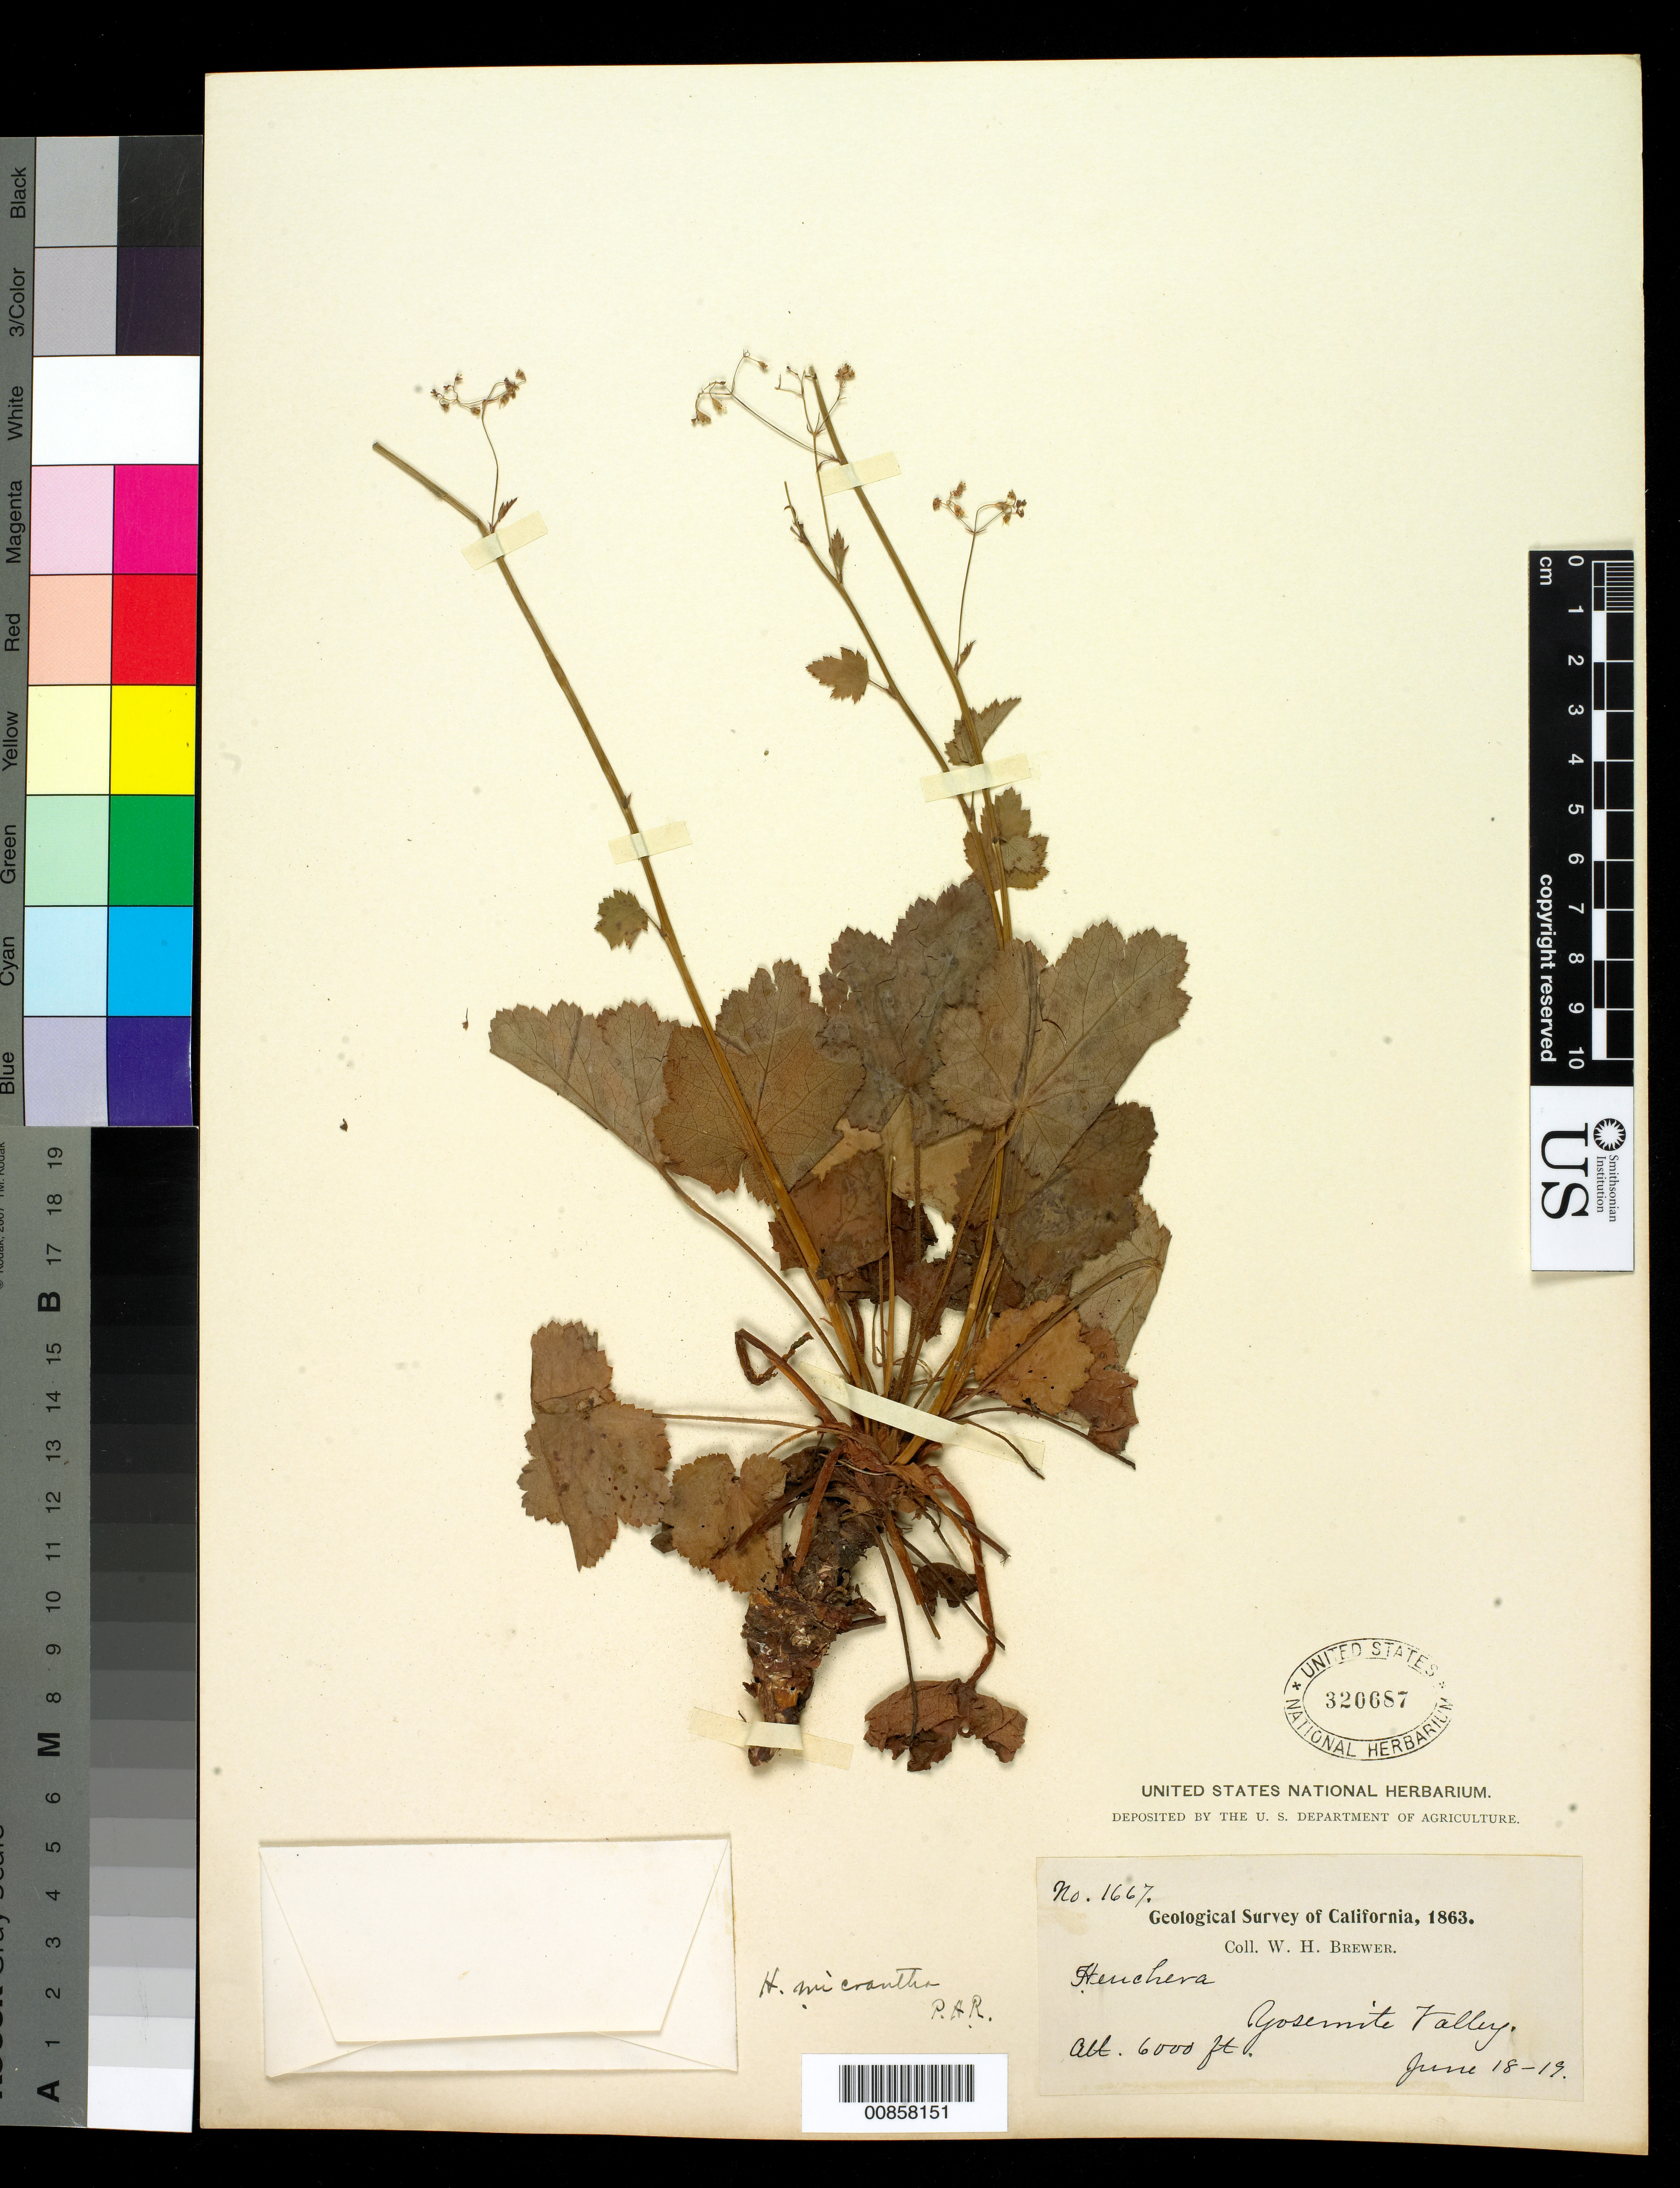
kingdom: Plantae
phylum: Tracheophyta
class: Magnoliopsida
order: Saxifragales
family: Saxifragaceae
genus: Heuchera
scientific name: Heuchera micrantha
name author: Douglas ex Lindl.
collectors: W. H. Brewer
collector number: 1667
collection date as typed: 18 Jun 1863 to 19 Jun 1863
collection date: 1863-06-18/1863-06-19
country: United States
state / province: California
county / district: Mariposa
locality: Yosemite Valley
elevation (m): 1829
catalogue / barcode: US 320687